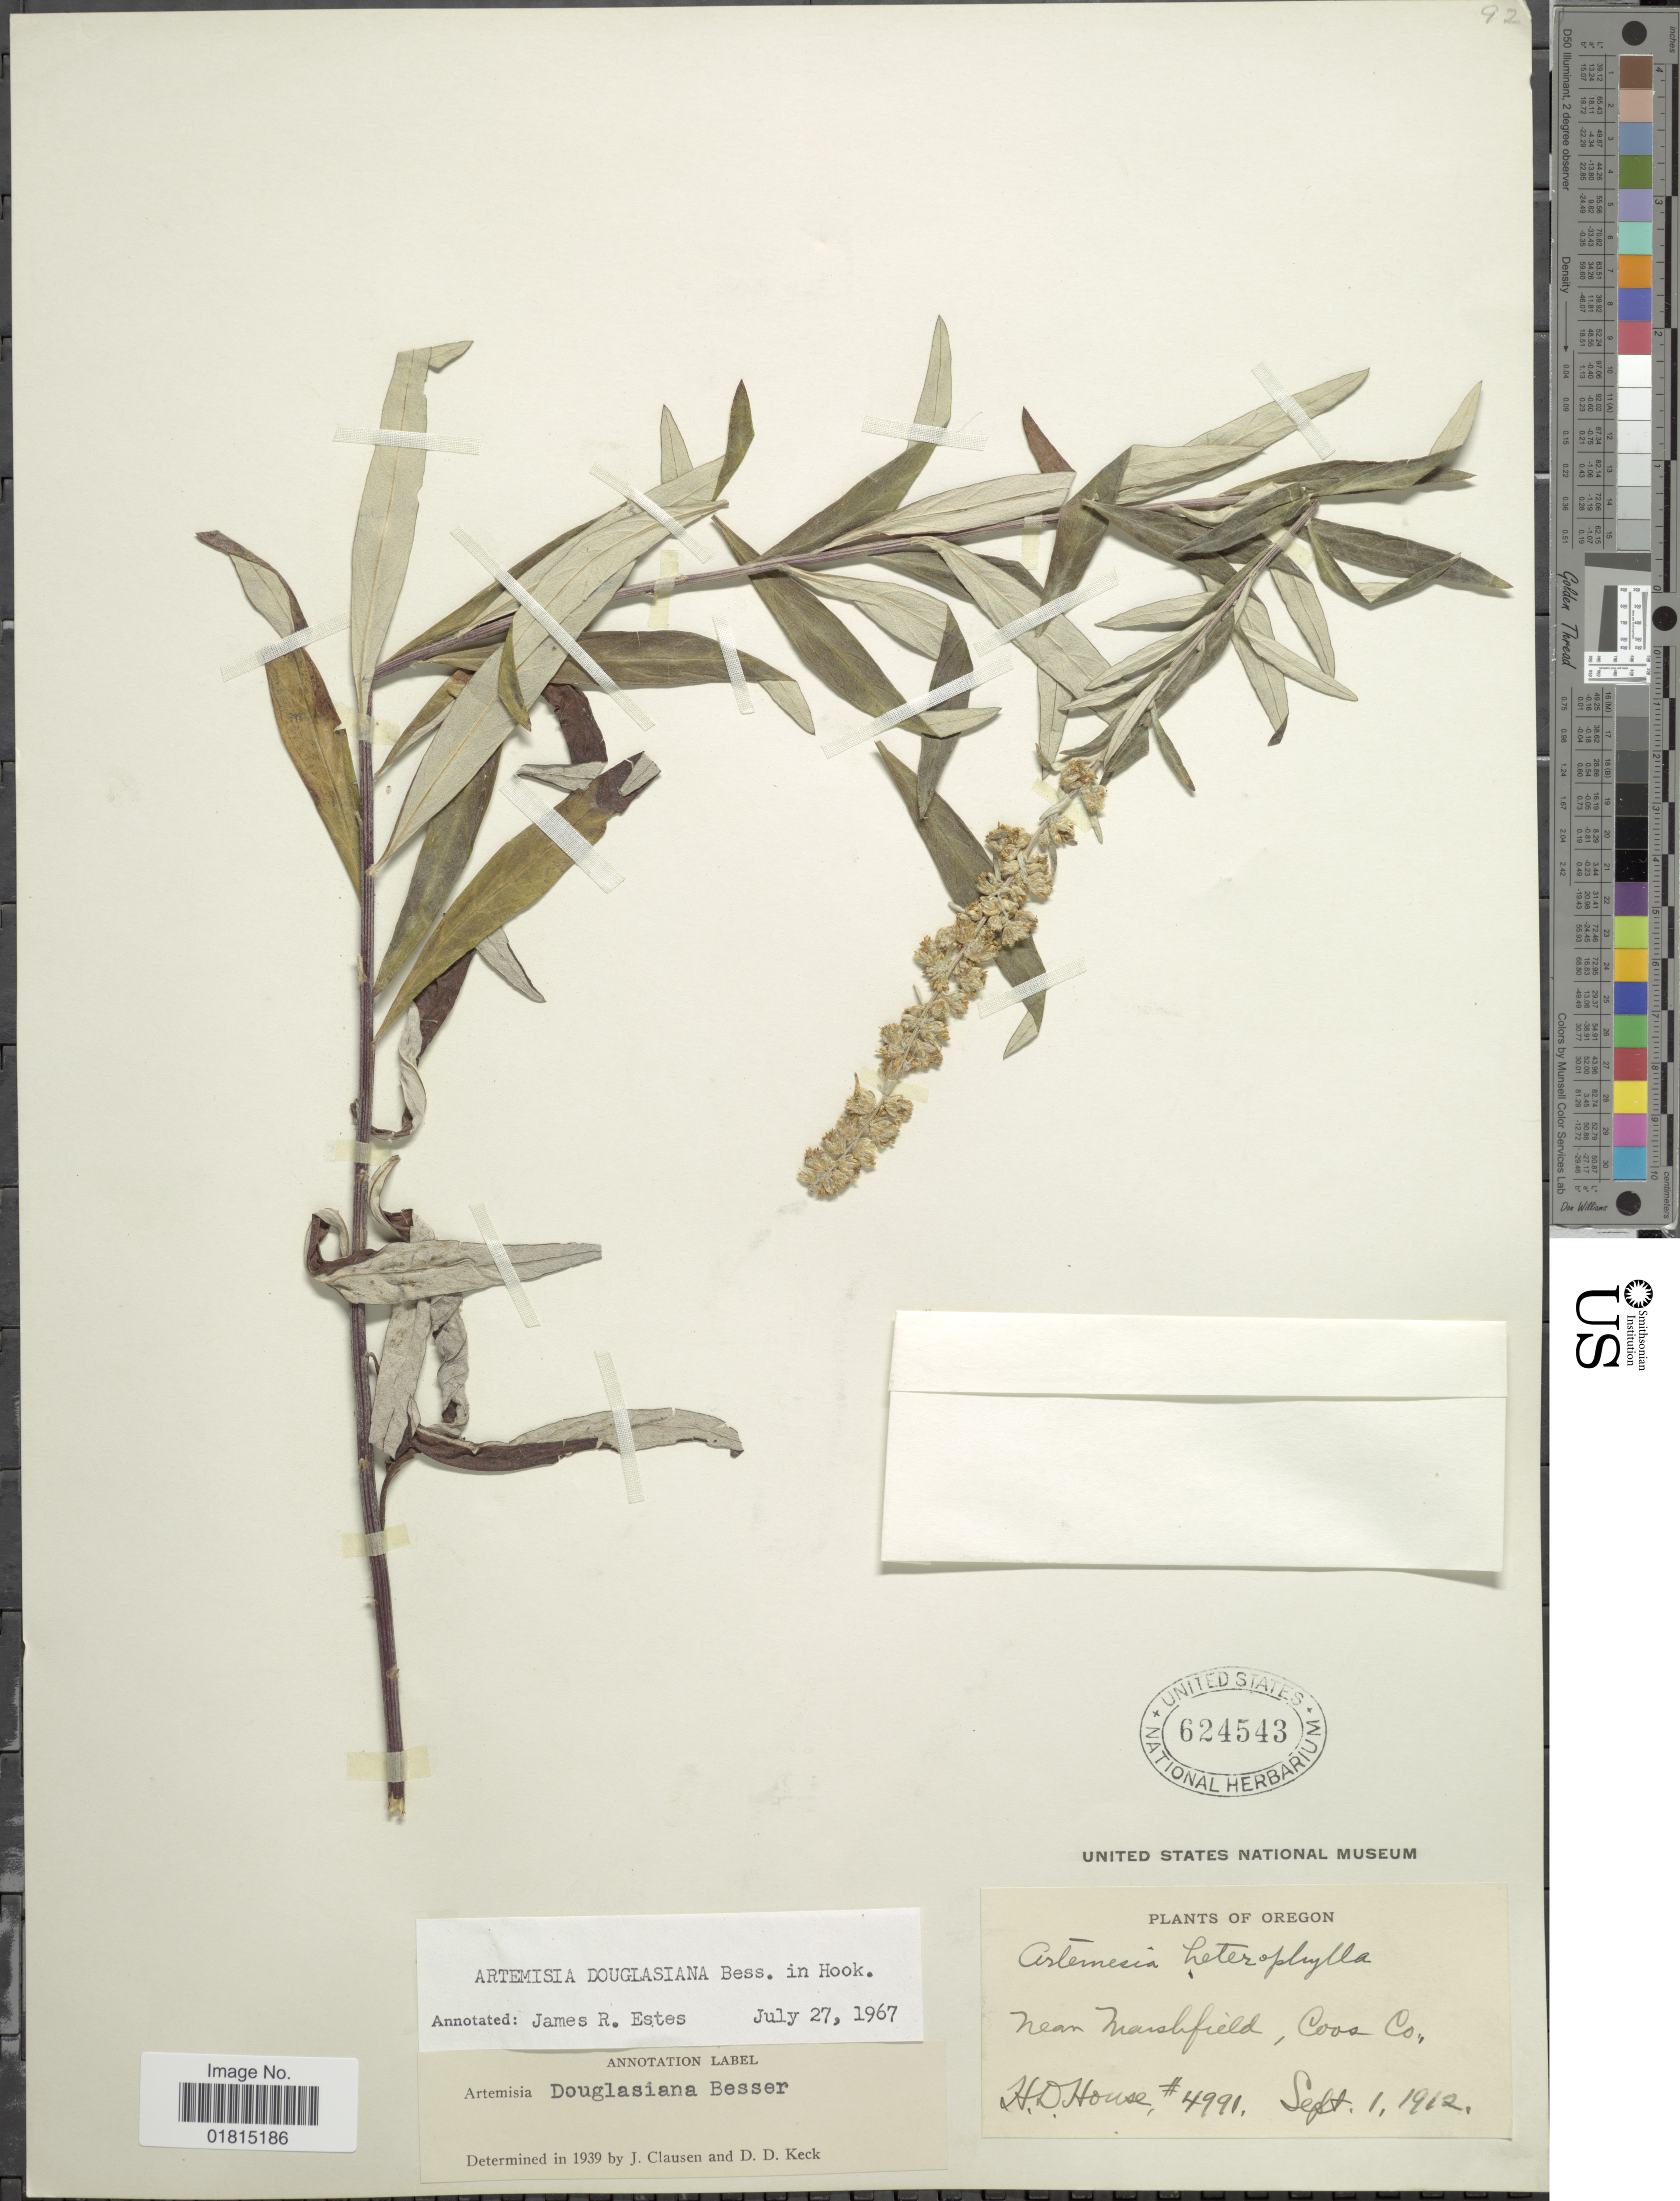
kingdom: Plantae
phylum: Tracheophyta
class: Magnoliopsida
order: Asterales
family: Asteraceae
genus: Artemisia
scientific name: Artemisia douglasiana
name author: Besser ex Hook.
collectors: H. D. House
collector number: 4991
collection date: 1912-09-01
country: United States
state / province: Oregon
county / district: Coos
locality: Near Marshfield, Coos Co.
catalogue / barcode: US 624543